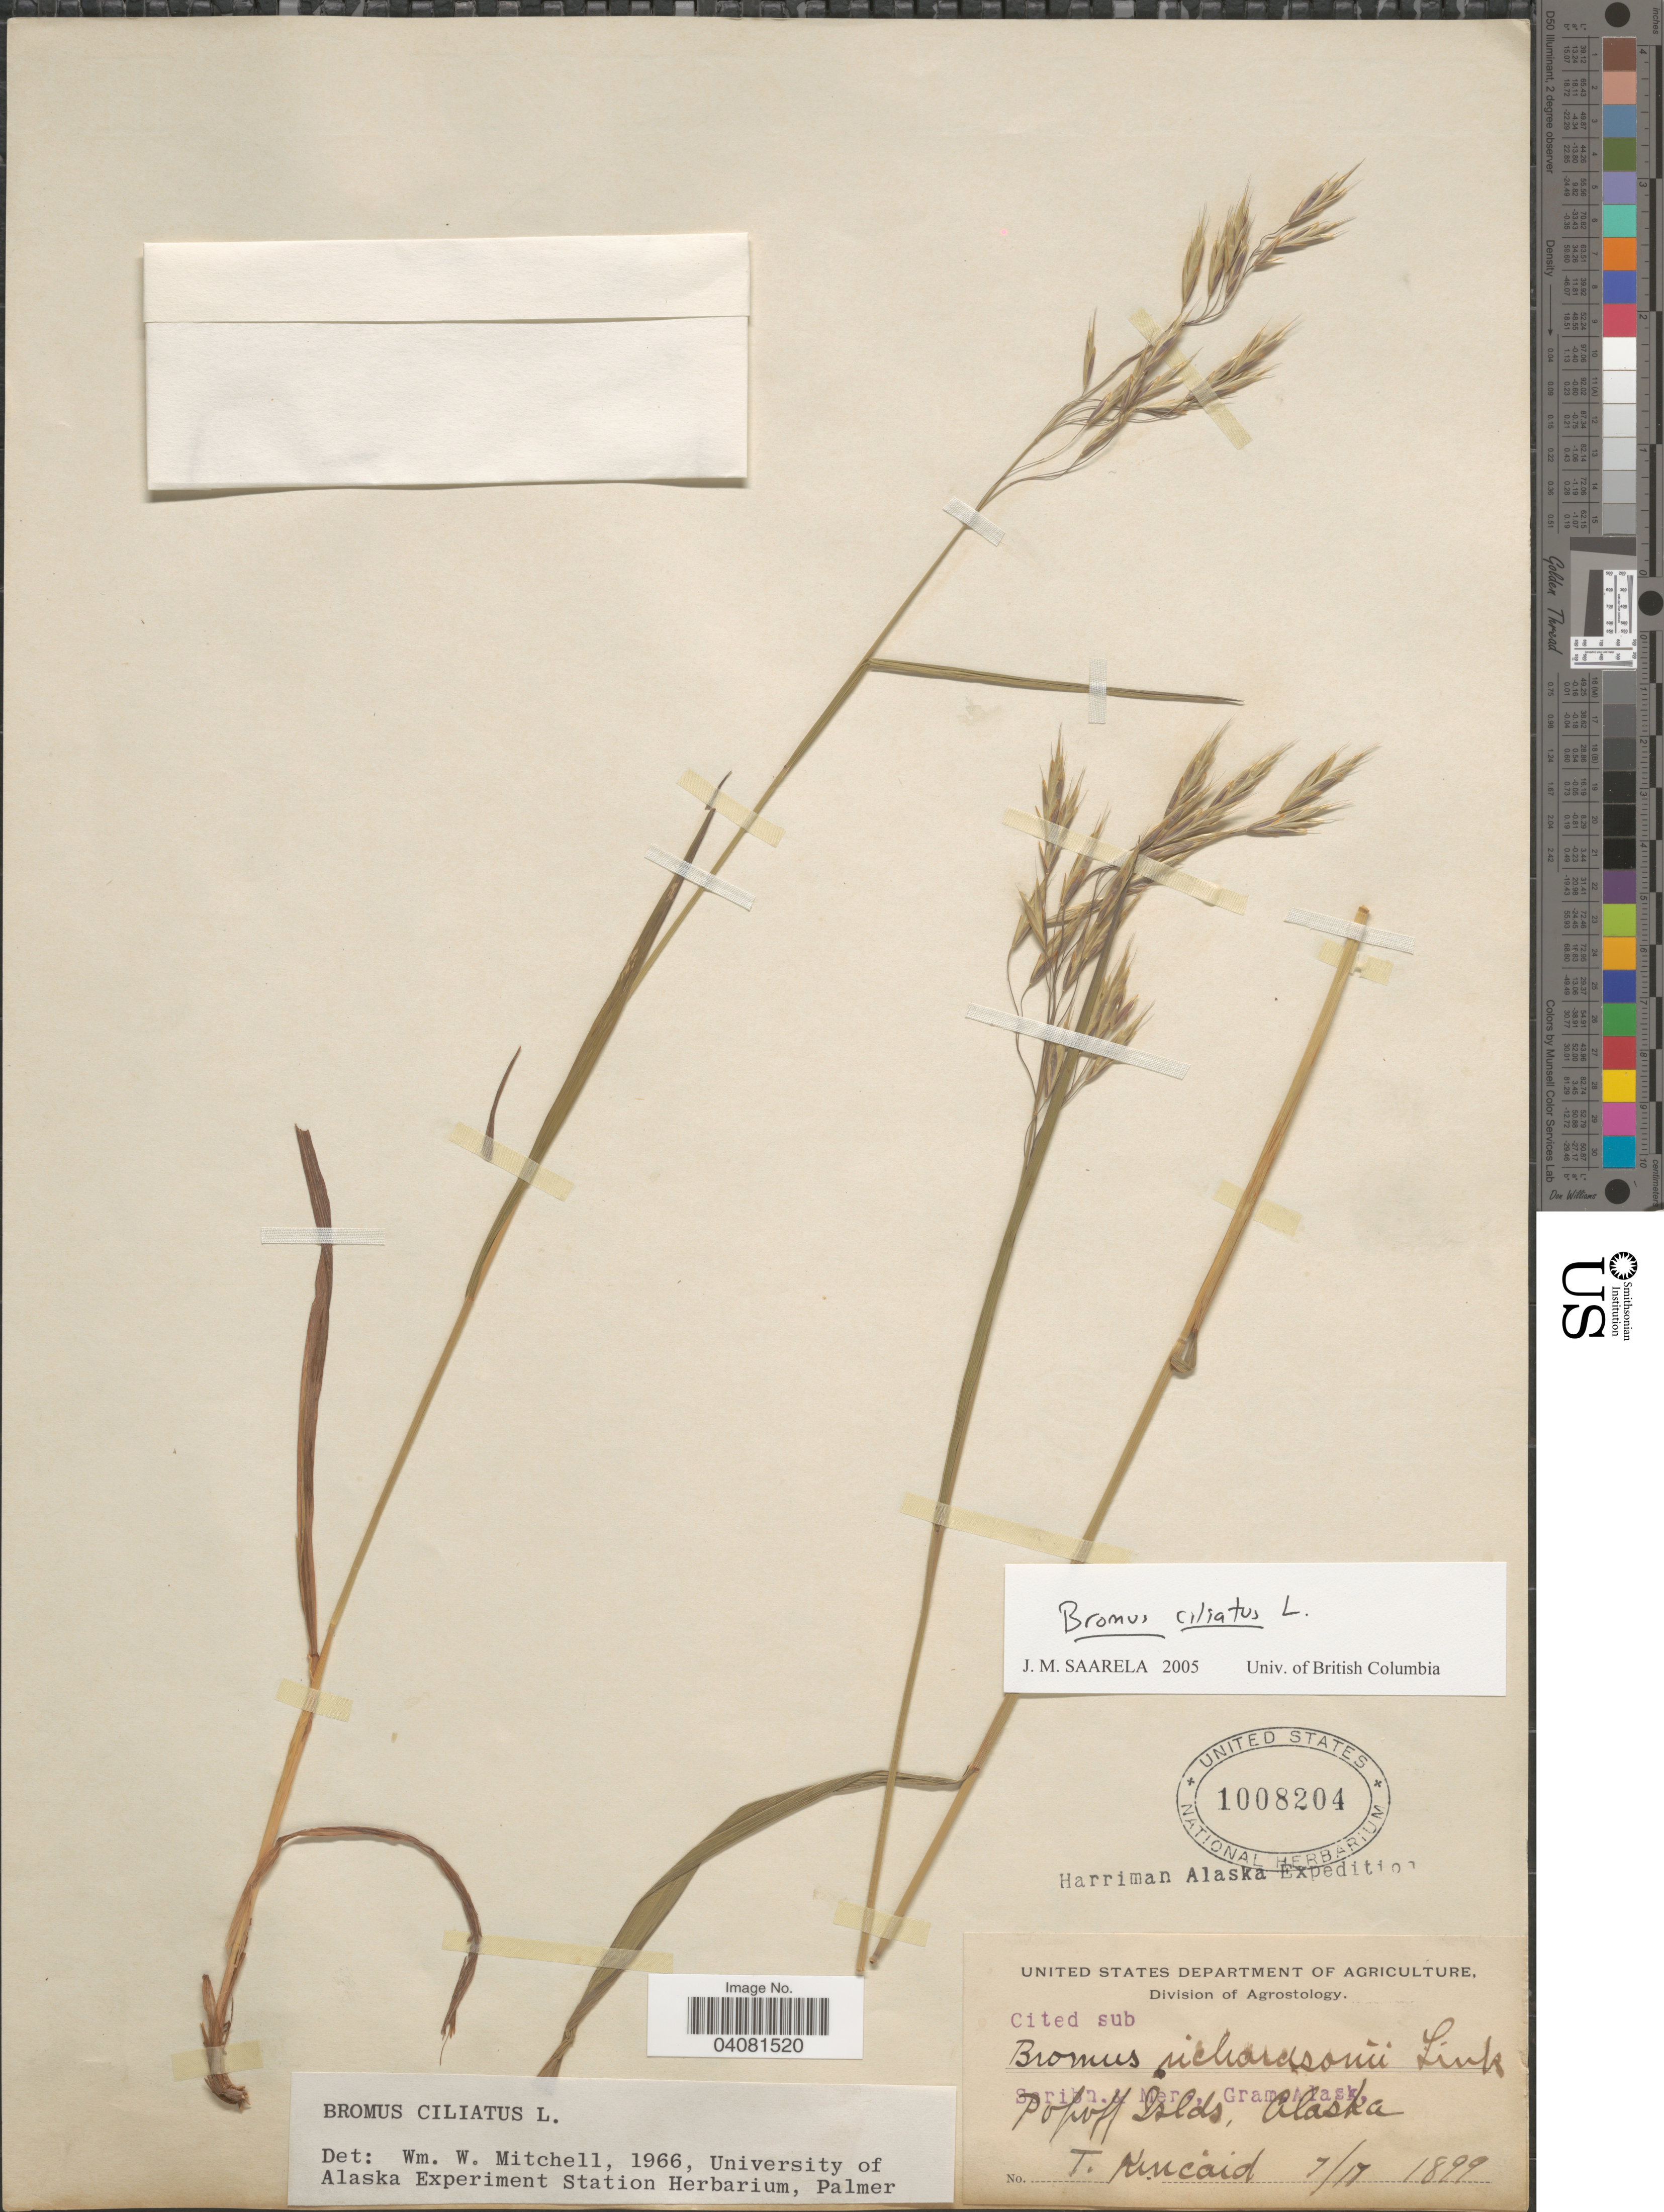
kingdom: Plantae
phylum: Tracheophyta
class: Liliopsida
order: Poales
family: Poaceae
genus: Bromus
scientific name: Bromus ciliatus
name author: L.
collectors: T. C. Kincaid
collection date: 1899-07-17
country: United States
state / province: Alaska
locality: Popoff Islds.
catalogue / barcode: US 1008204